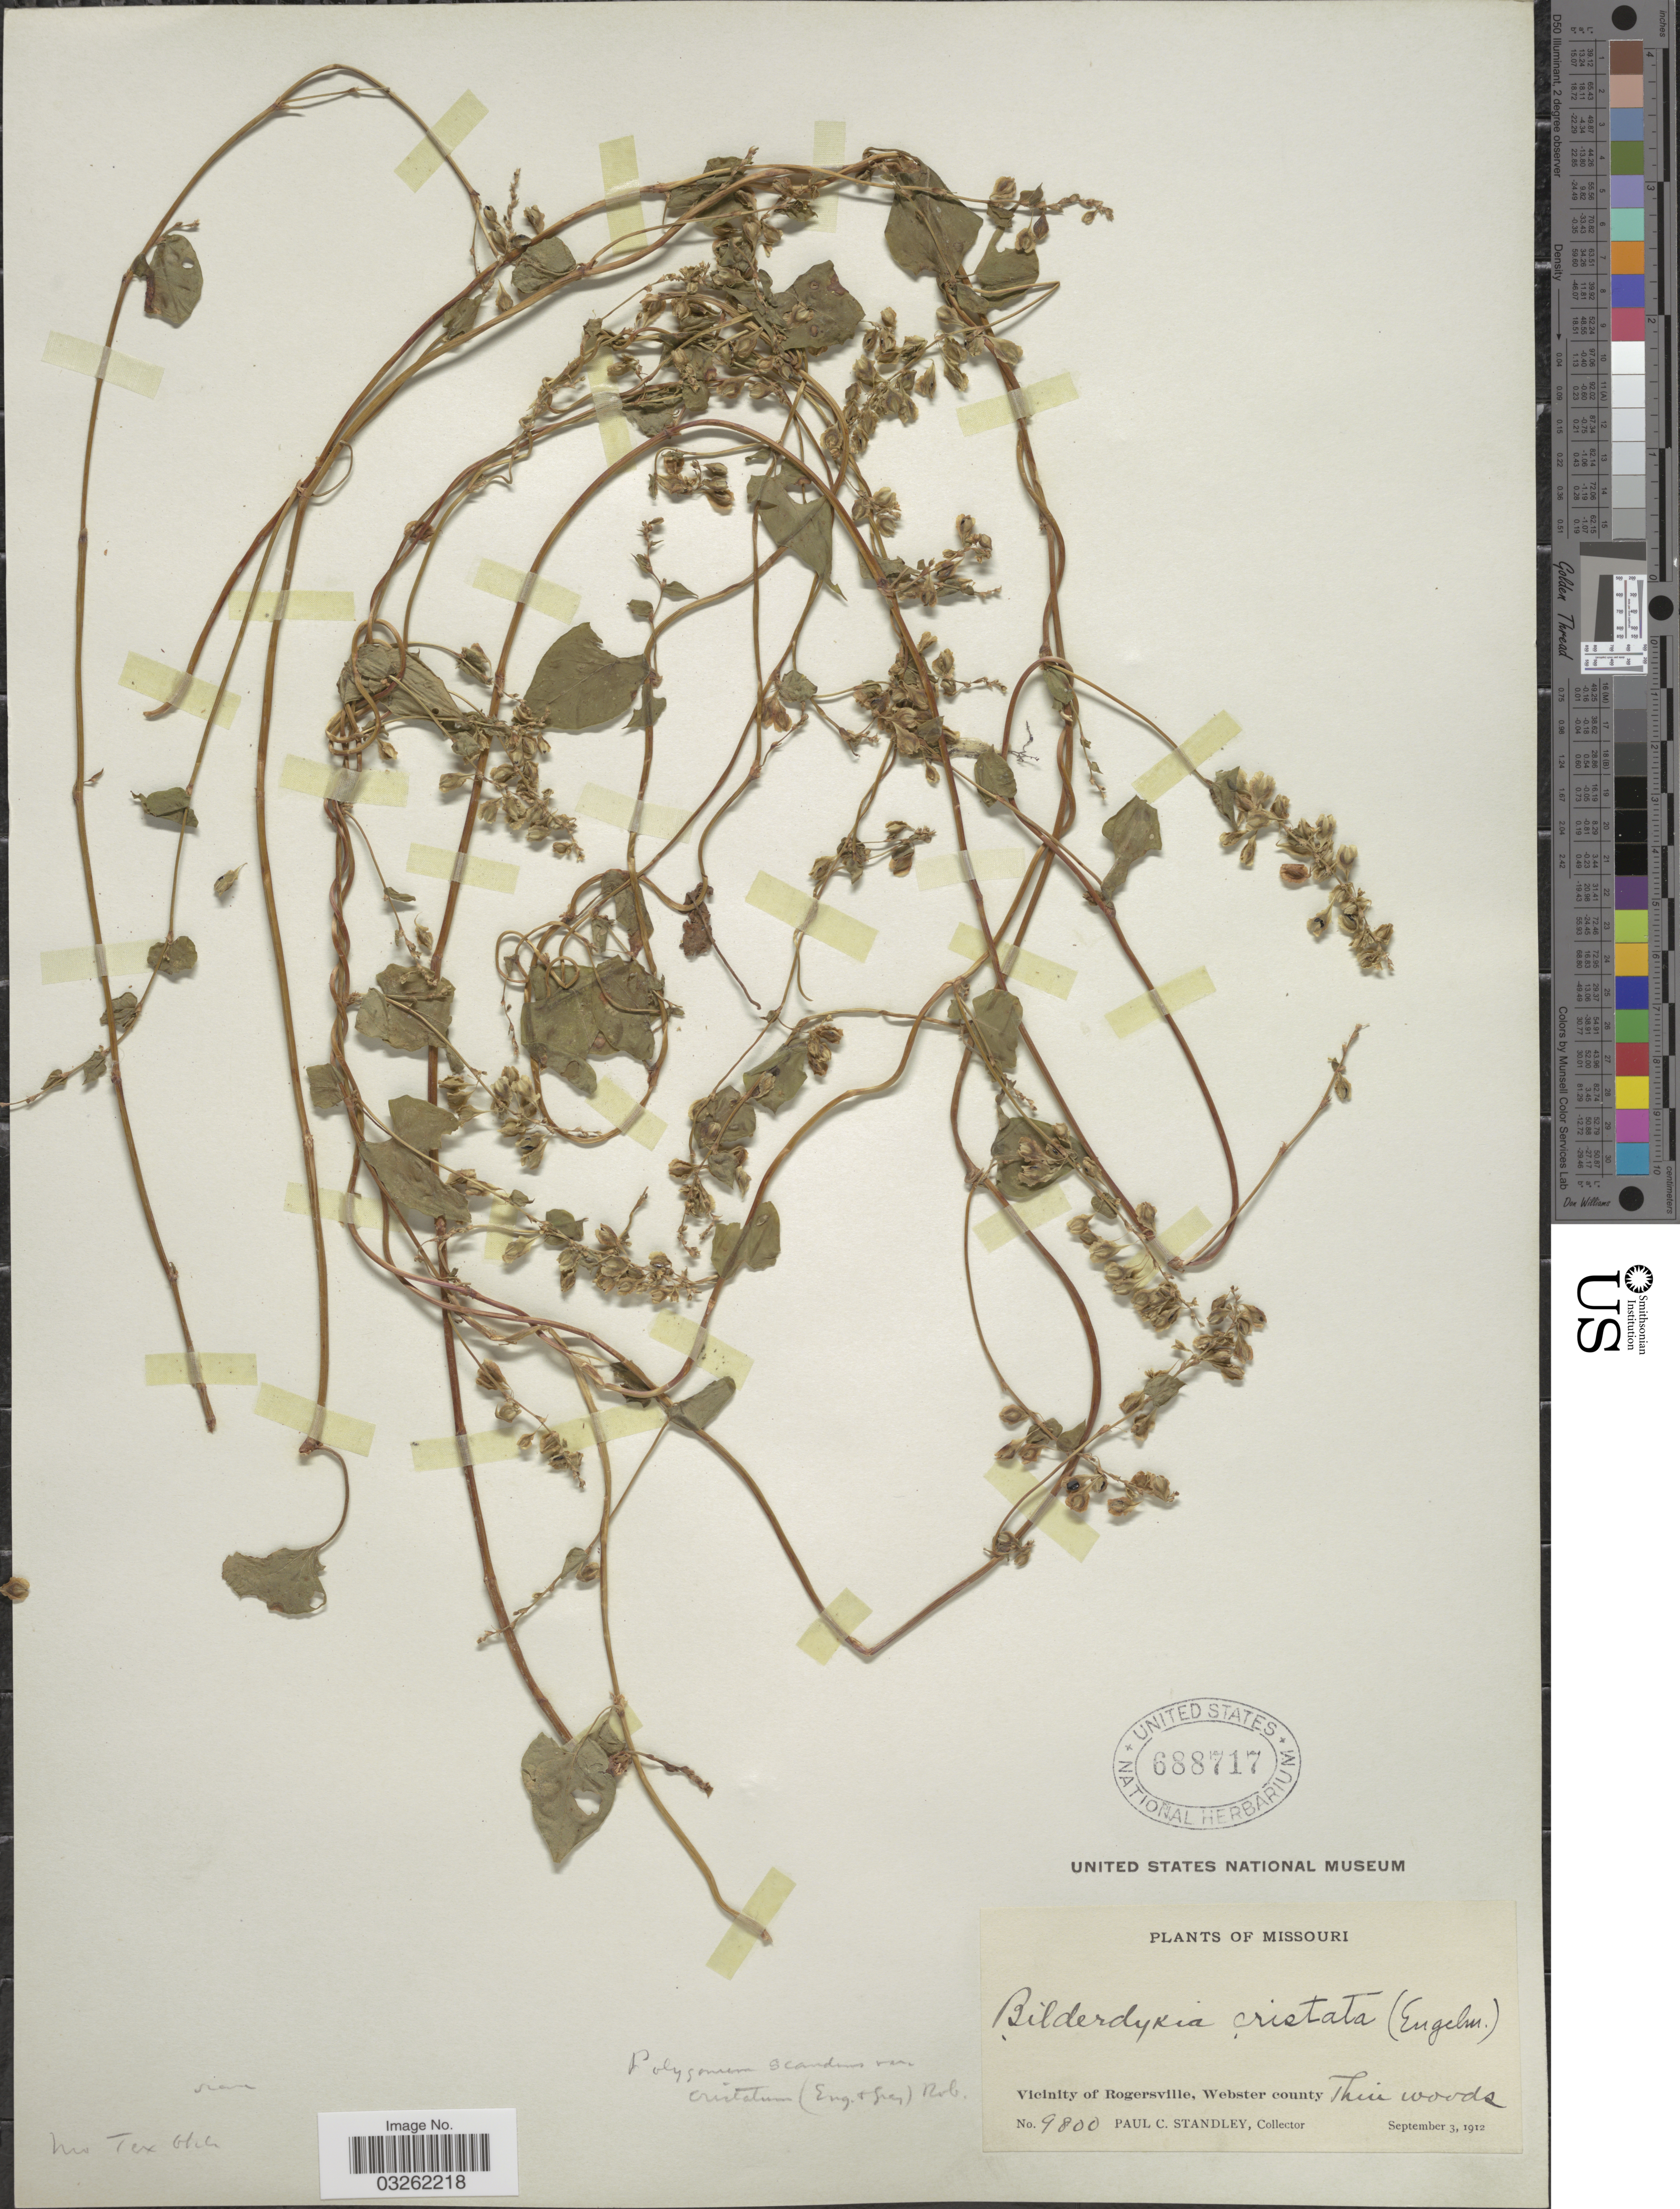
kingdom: Plantae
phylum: Tracheophyta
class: Magnoliopsida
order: Caryophyllales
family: Polygonaceae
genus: Fallopia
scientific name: Fallopia scandens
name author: (L.) Holub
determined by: Strong, Mark T., (BOT), Smithsonian Institution - National Museum of Natural History (UNITED STATES)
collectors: P. C. Standley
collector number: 9800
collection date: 1912-09-03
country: United States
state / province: Missouri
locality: Vicinity of Rogersville, Webster county.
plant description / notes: Fallopia cristata (Engelm. & A. Gray) Holub here treated as a heterotypic synonym.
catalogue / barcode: US 688717